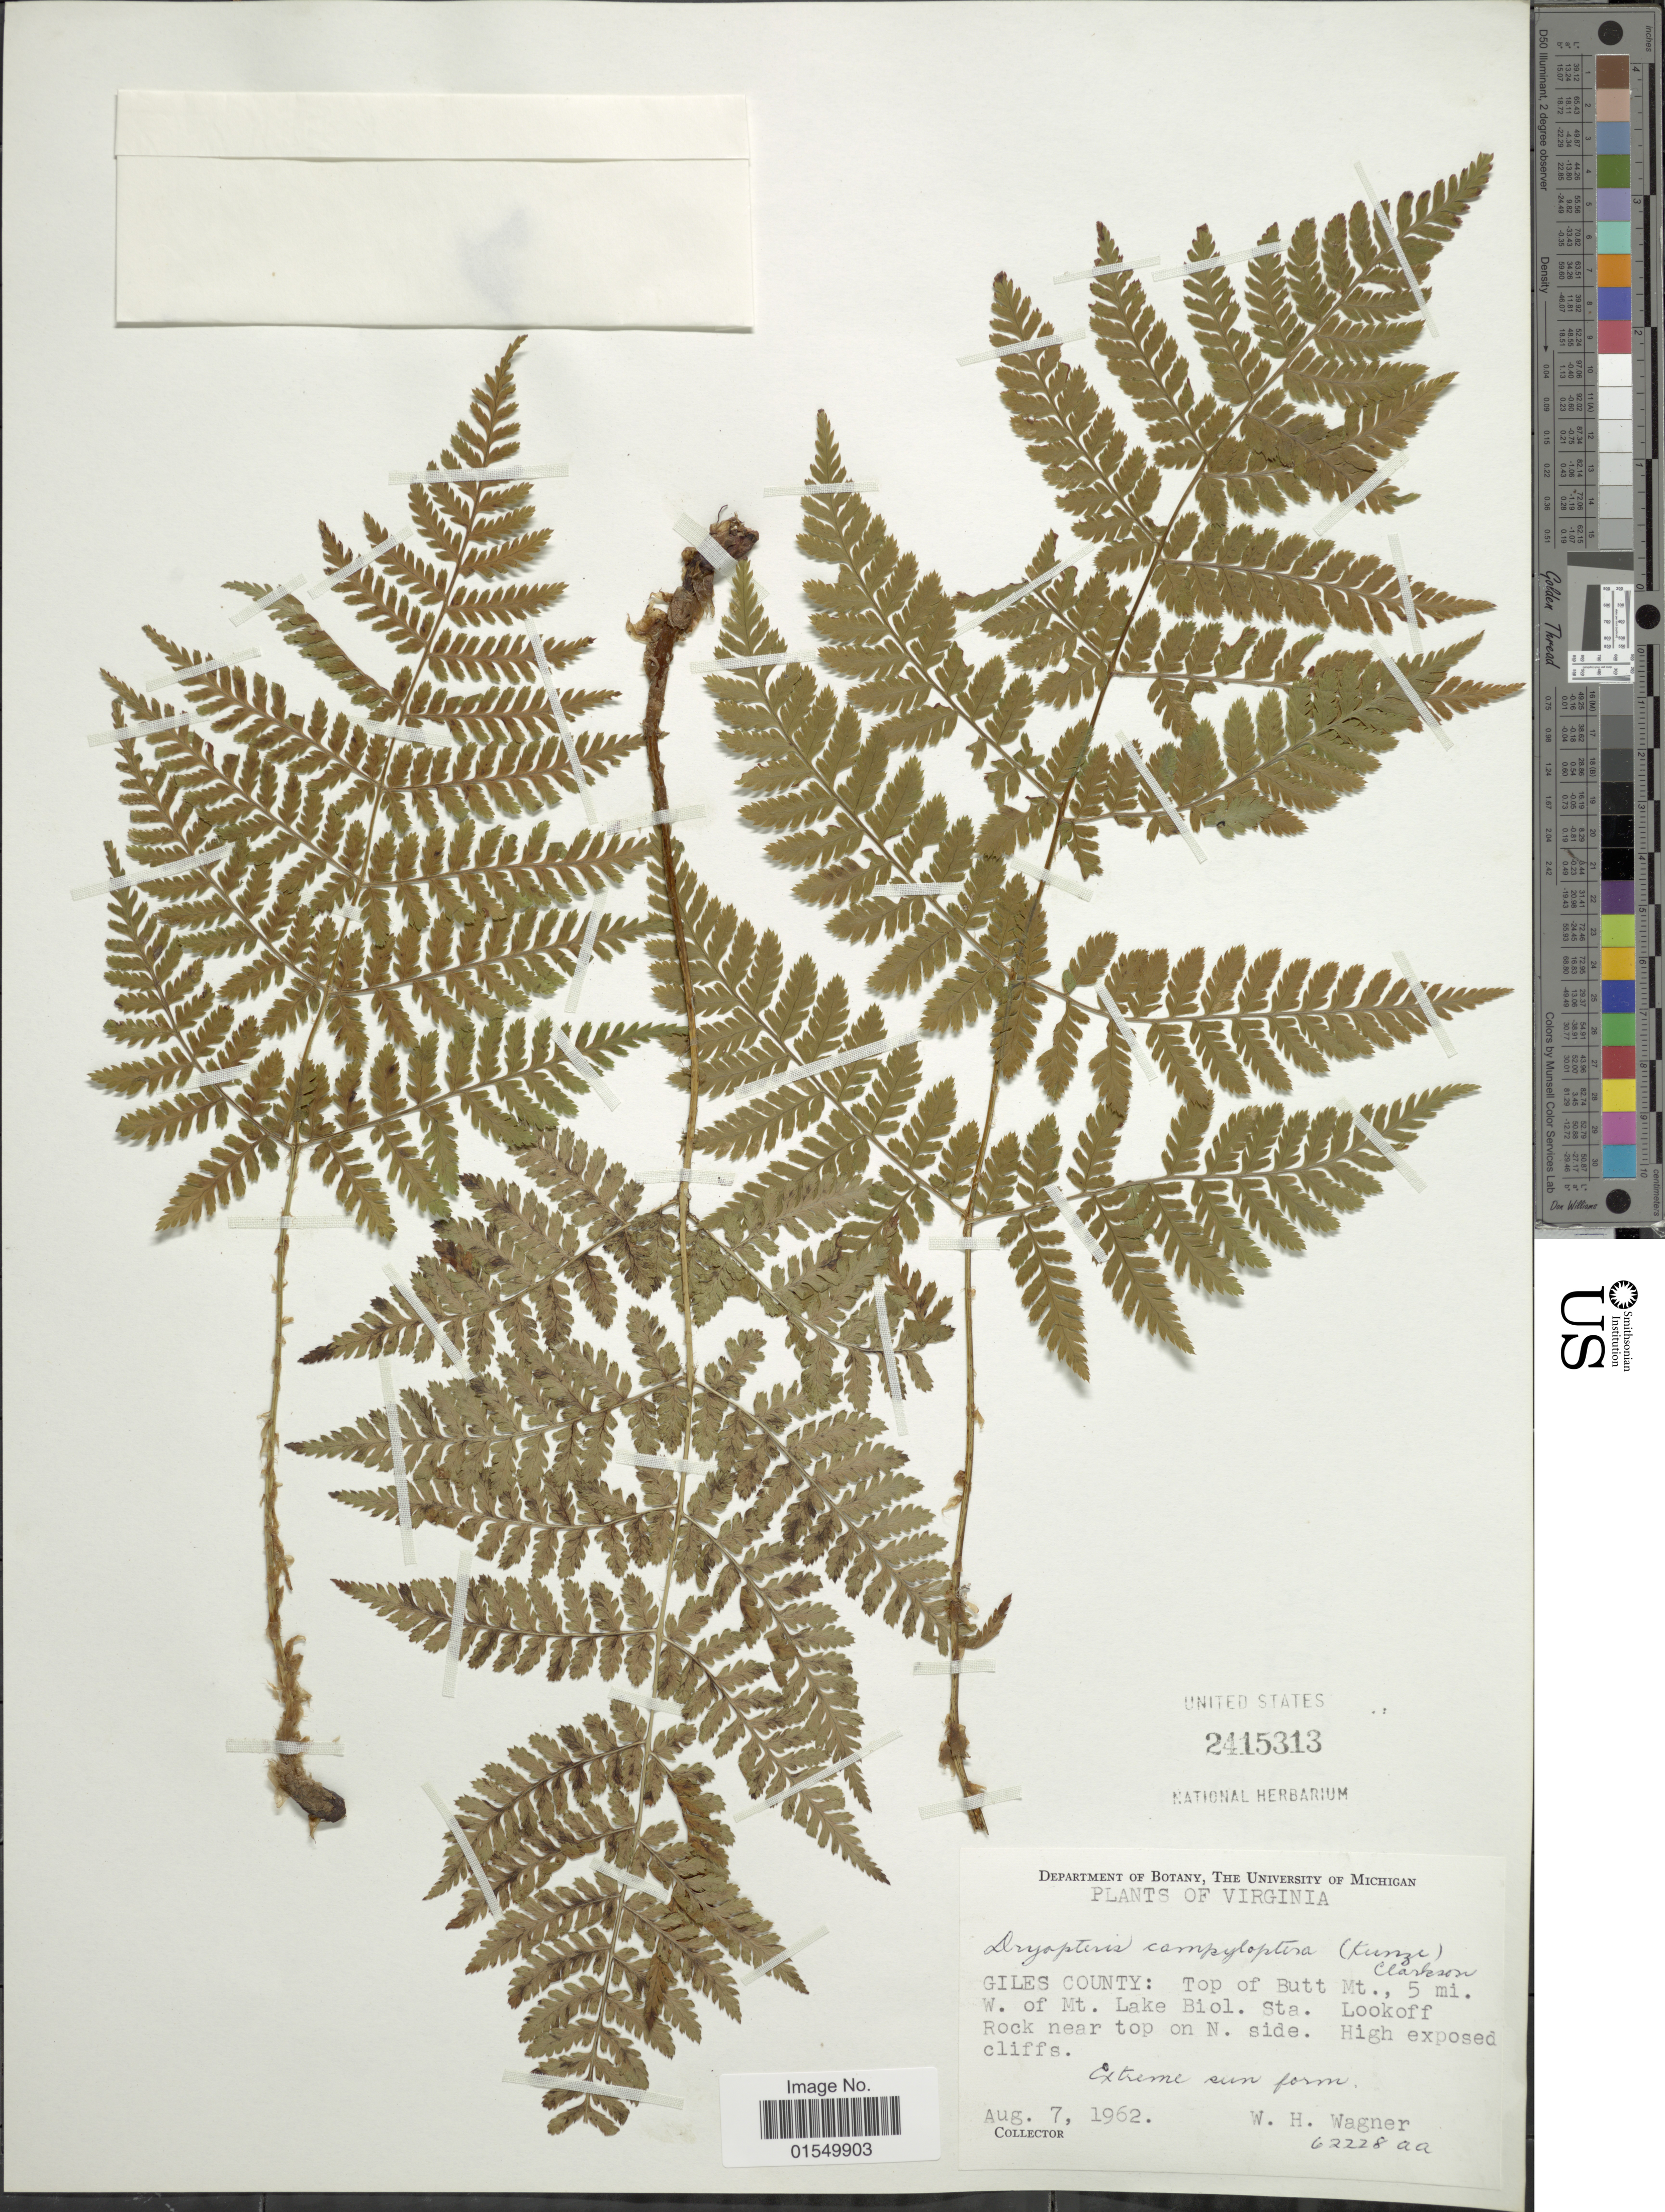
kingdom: Plantae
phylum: Tracheophyta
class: Polypodiopsida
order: Polypodiales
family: Dryopteridaceae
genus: Dryopteris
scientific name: Dryopteris campyloptera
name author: Clarkson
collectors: W. H. Wagner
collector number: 62228aa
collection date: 1962-08-07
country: United States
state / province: Virginia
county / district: Giles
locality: Top of Butt Mt., 5 mi. W. of Mt. Lake Biol. Sta., Lookoff Rock, near top on N. side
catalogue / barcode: US 2415313